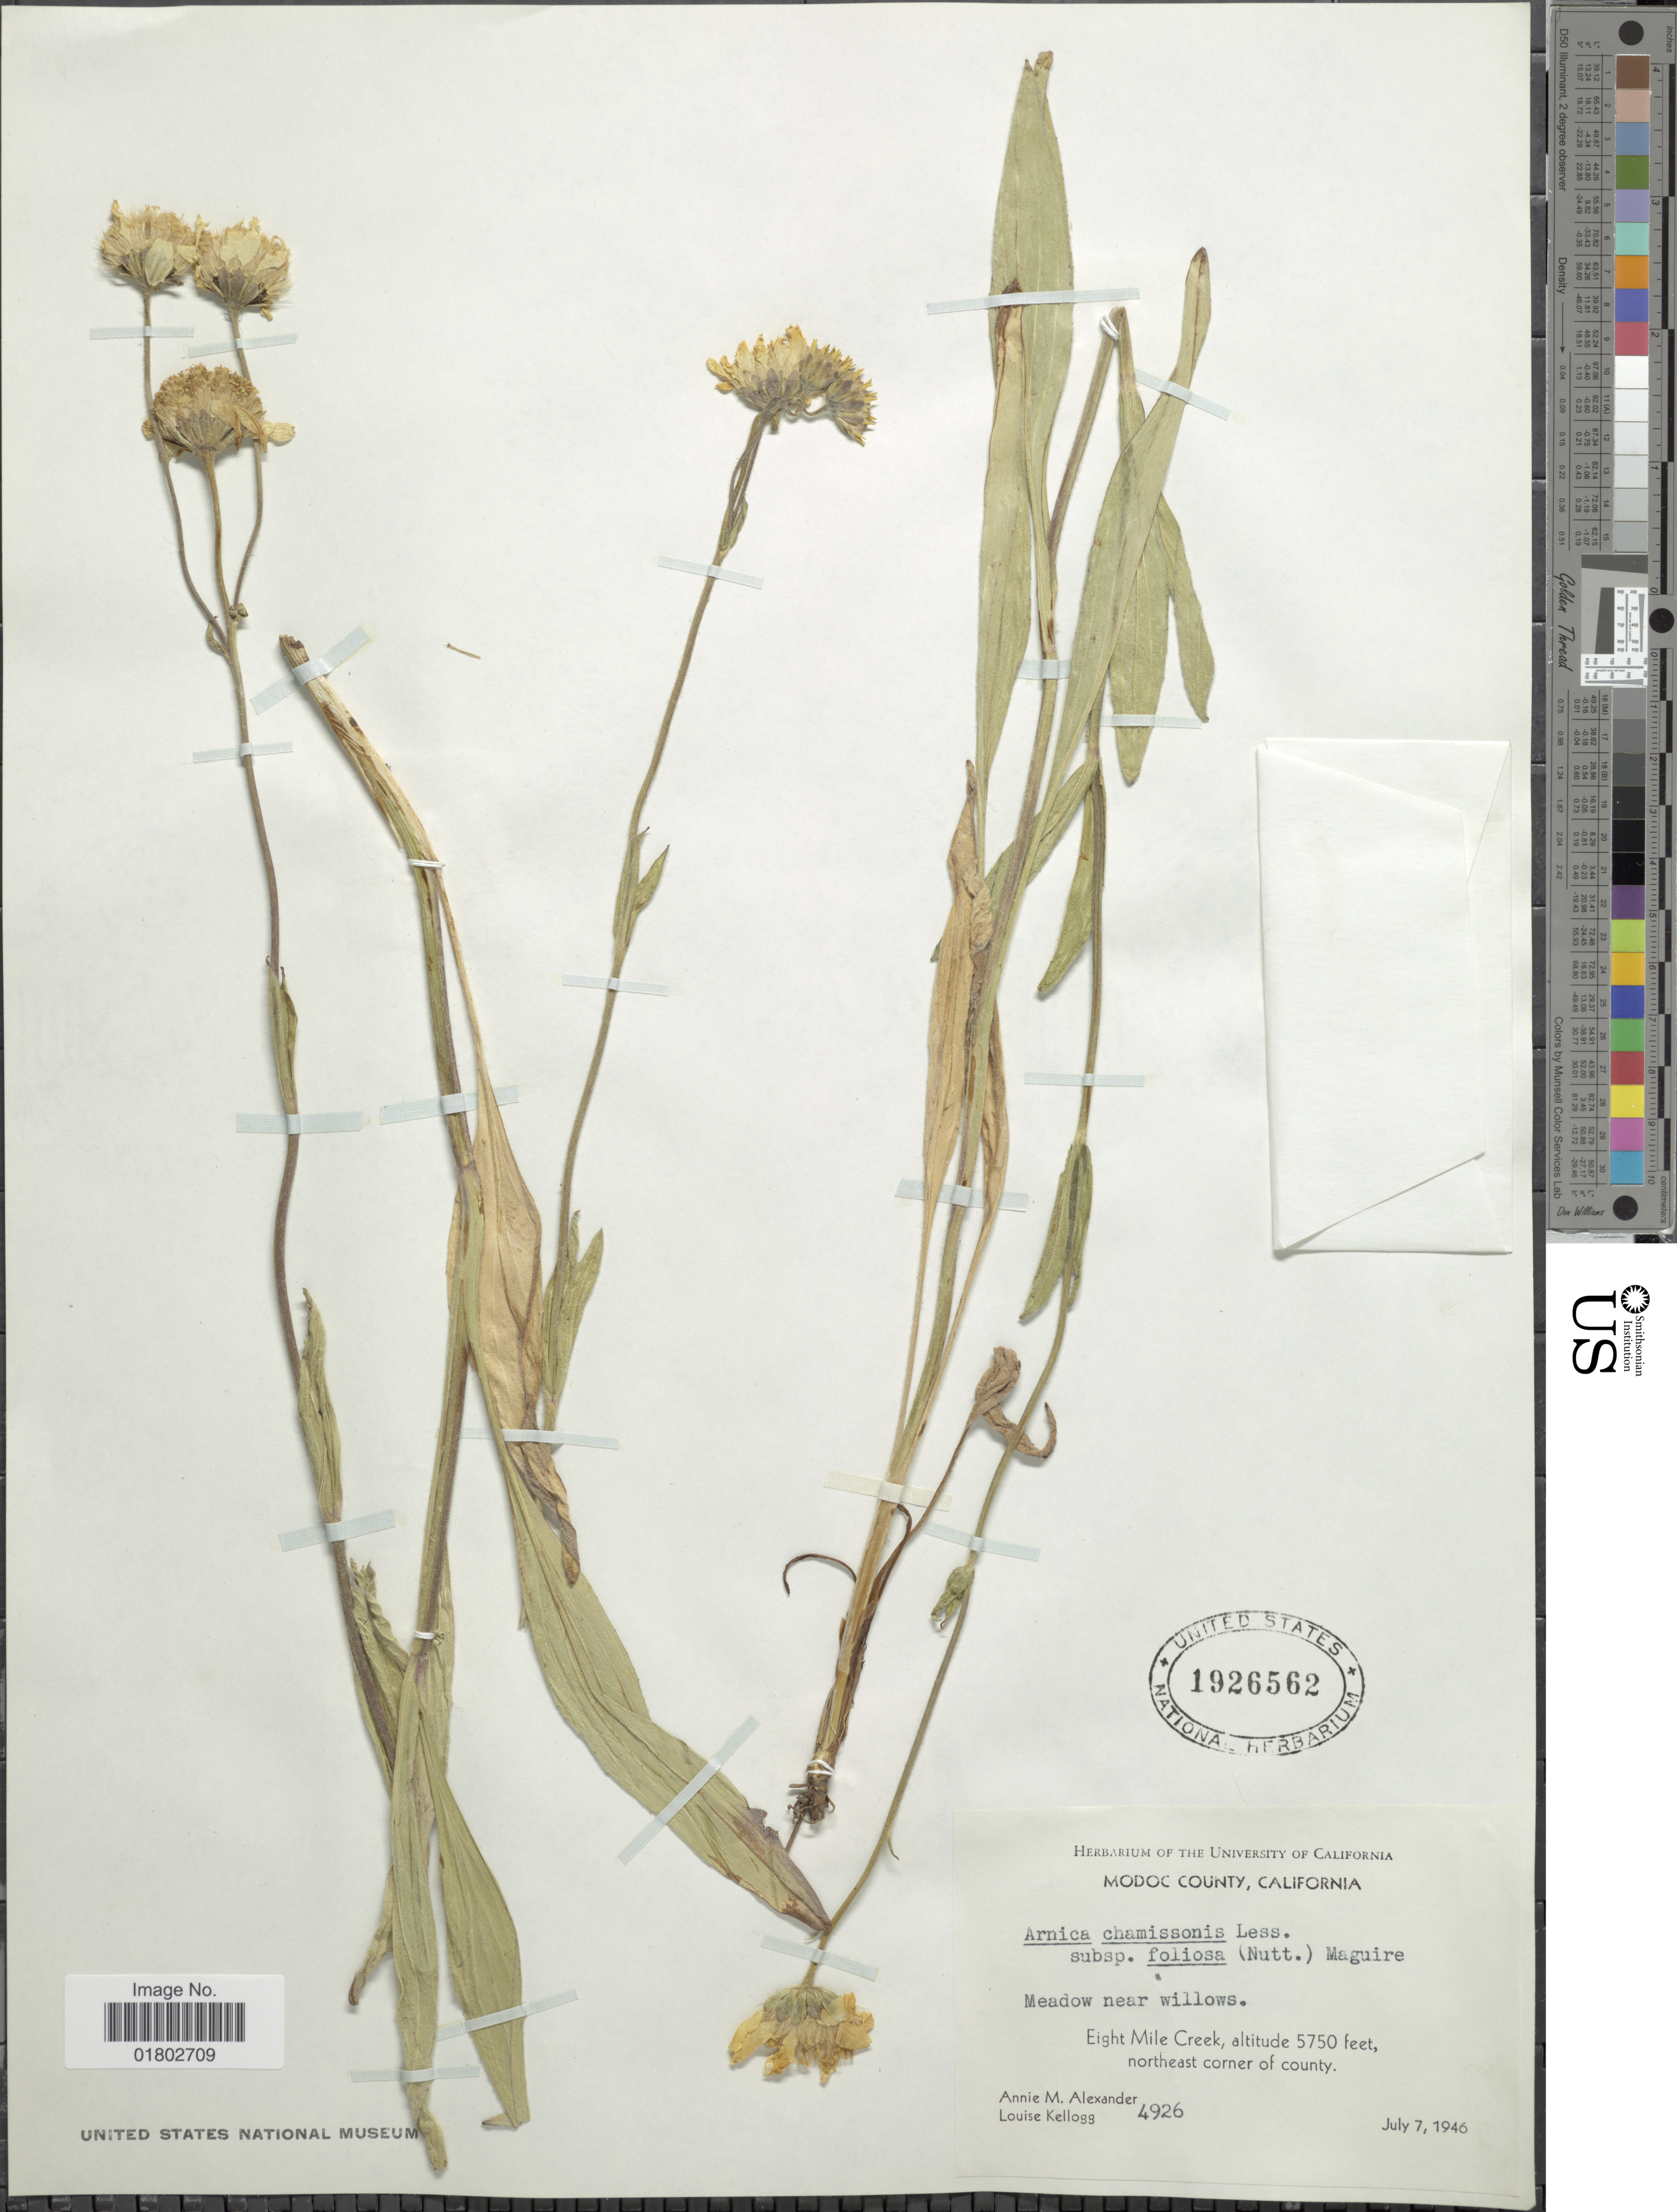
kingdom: Plantae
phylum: Tracheophyta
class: Magnoliopsida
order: Asterales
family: Asteraceae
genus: Arnica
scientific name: Arnica chamissonis subsp. foliosa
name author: (Nutt.) Maguire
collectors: A. M. Alexander & L. Kellogg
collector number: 4926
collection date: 1946-07-07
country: United States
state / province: California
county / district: Modoc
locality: Modoc County, Meadow near willows, Eight Mile Creek, northeast of corner of county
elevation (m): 1753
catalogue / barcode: US 1926562